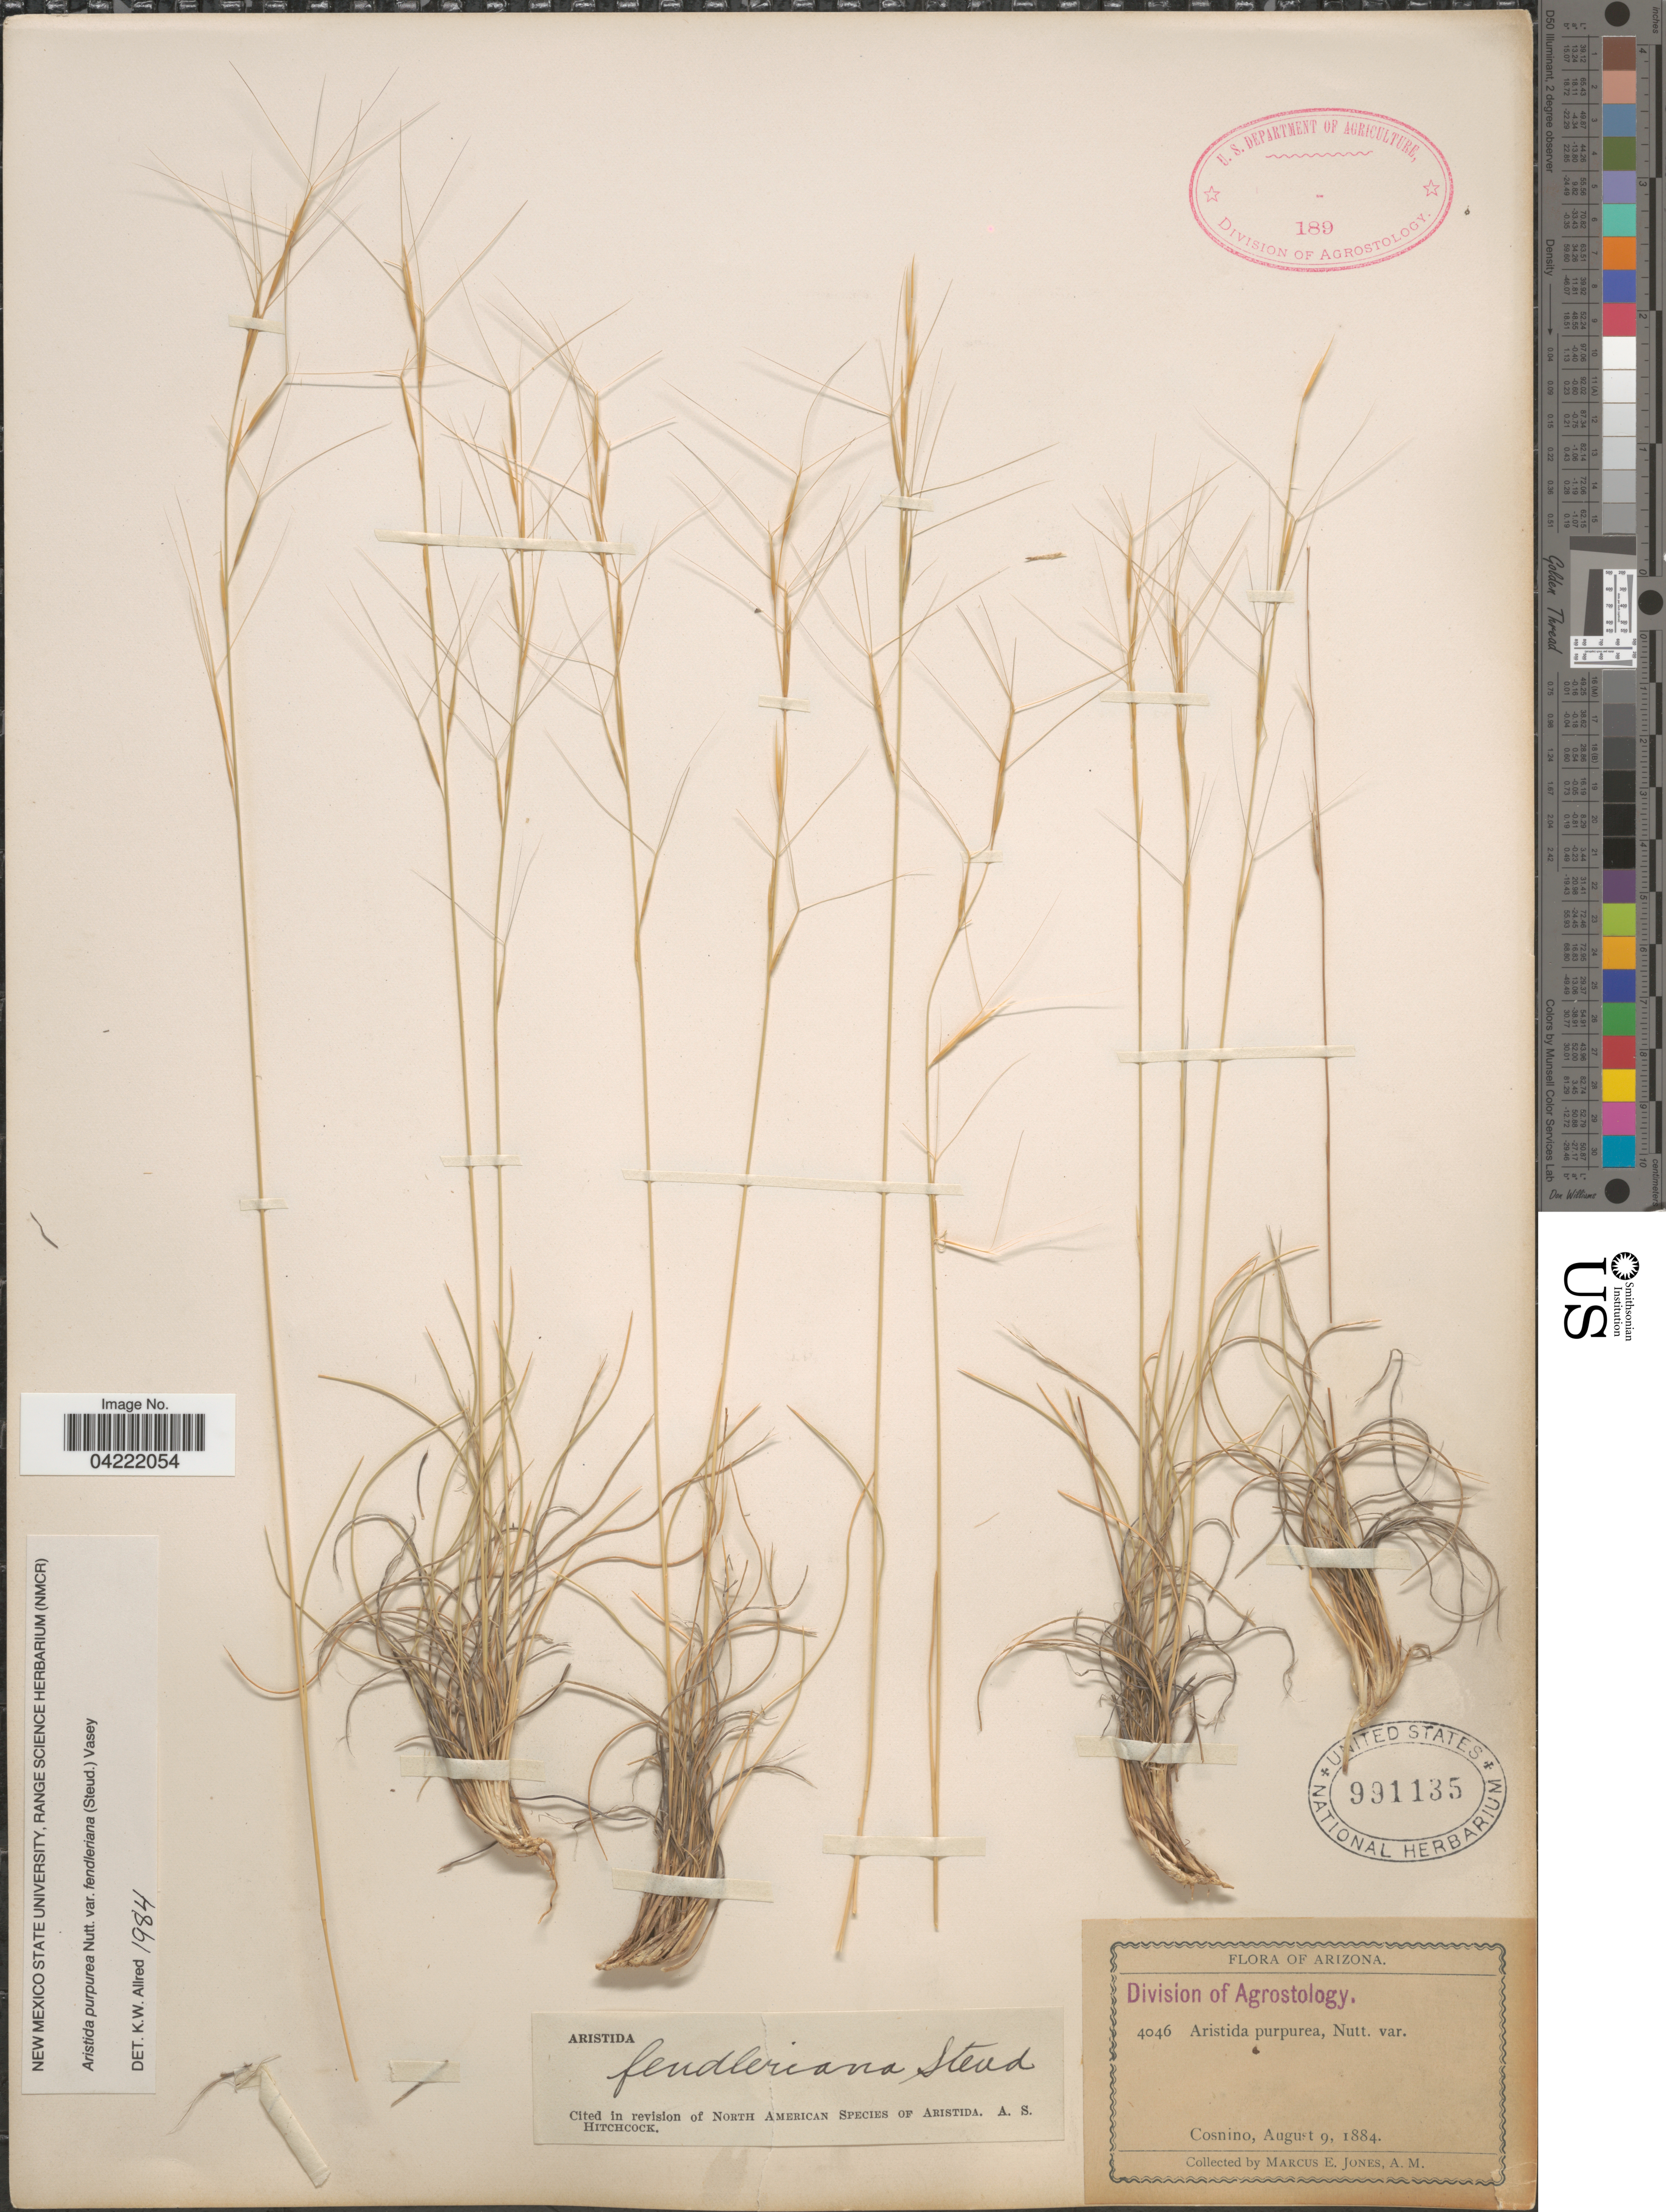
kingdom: Plantae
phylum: Tracheophyta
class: Liliopsida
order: Poales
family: Poaceae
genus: Aristida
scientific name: Aristida purpurea var. fendleriana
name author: (Steud.) Vasey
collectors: M. E. Jones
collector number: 4046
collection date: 1884-08-09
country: United States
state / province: Arizona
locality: Cosnino.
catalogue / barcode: US 991135